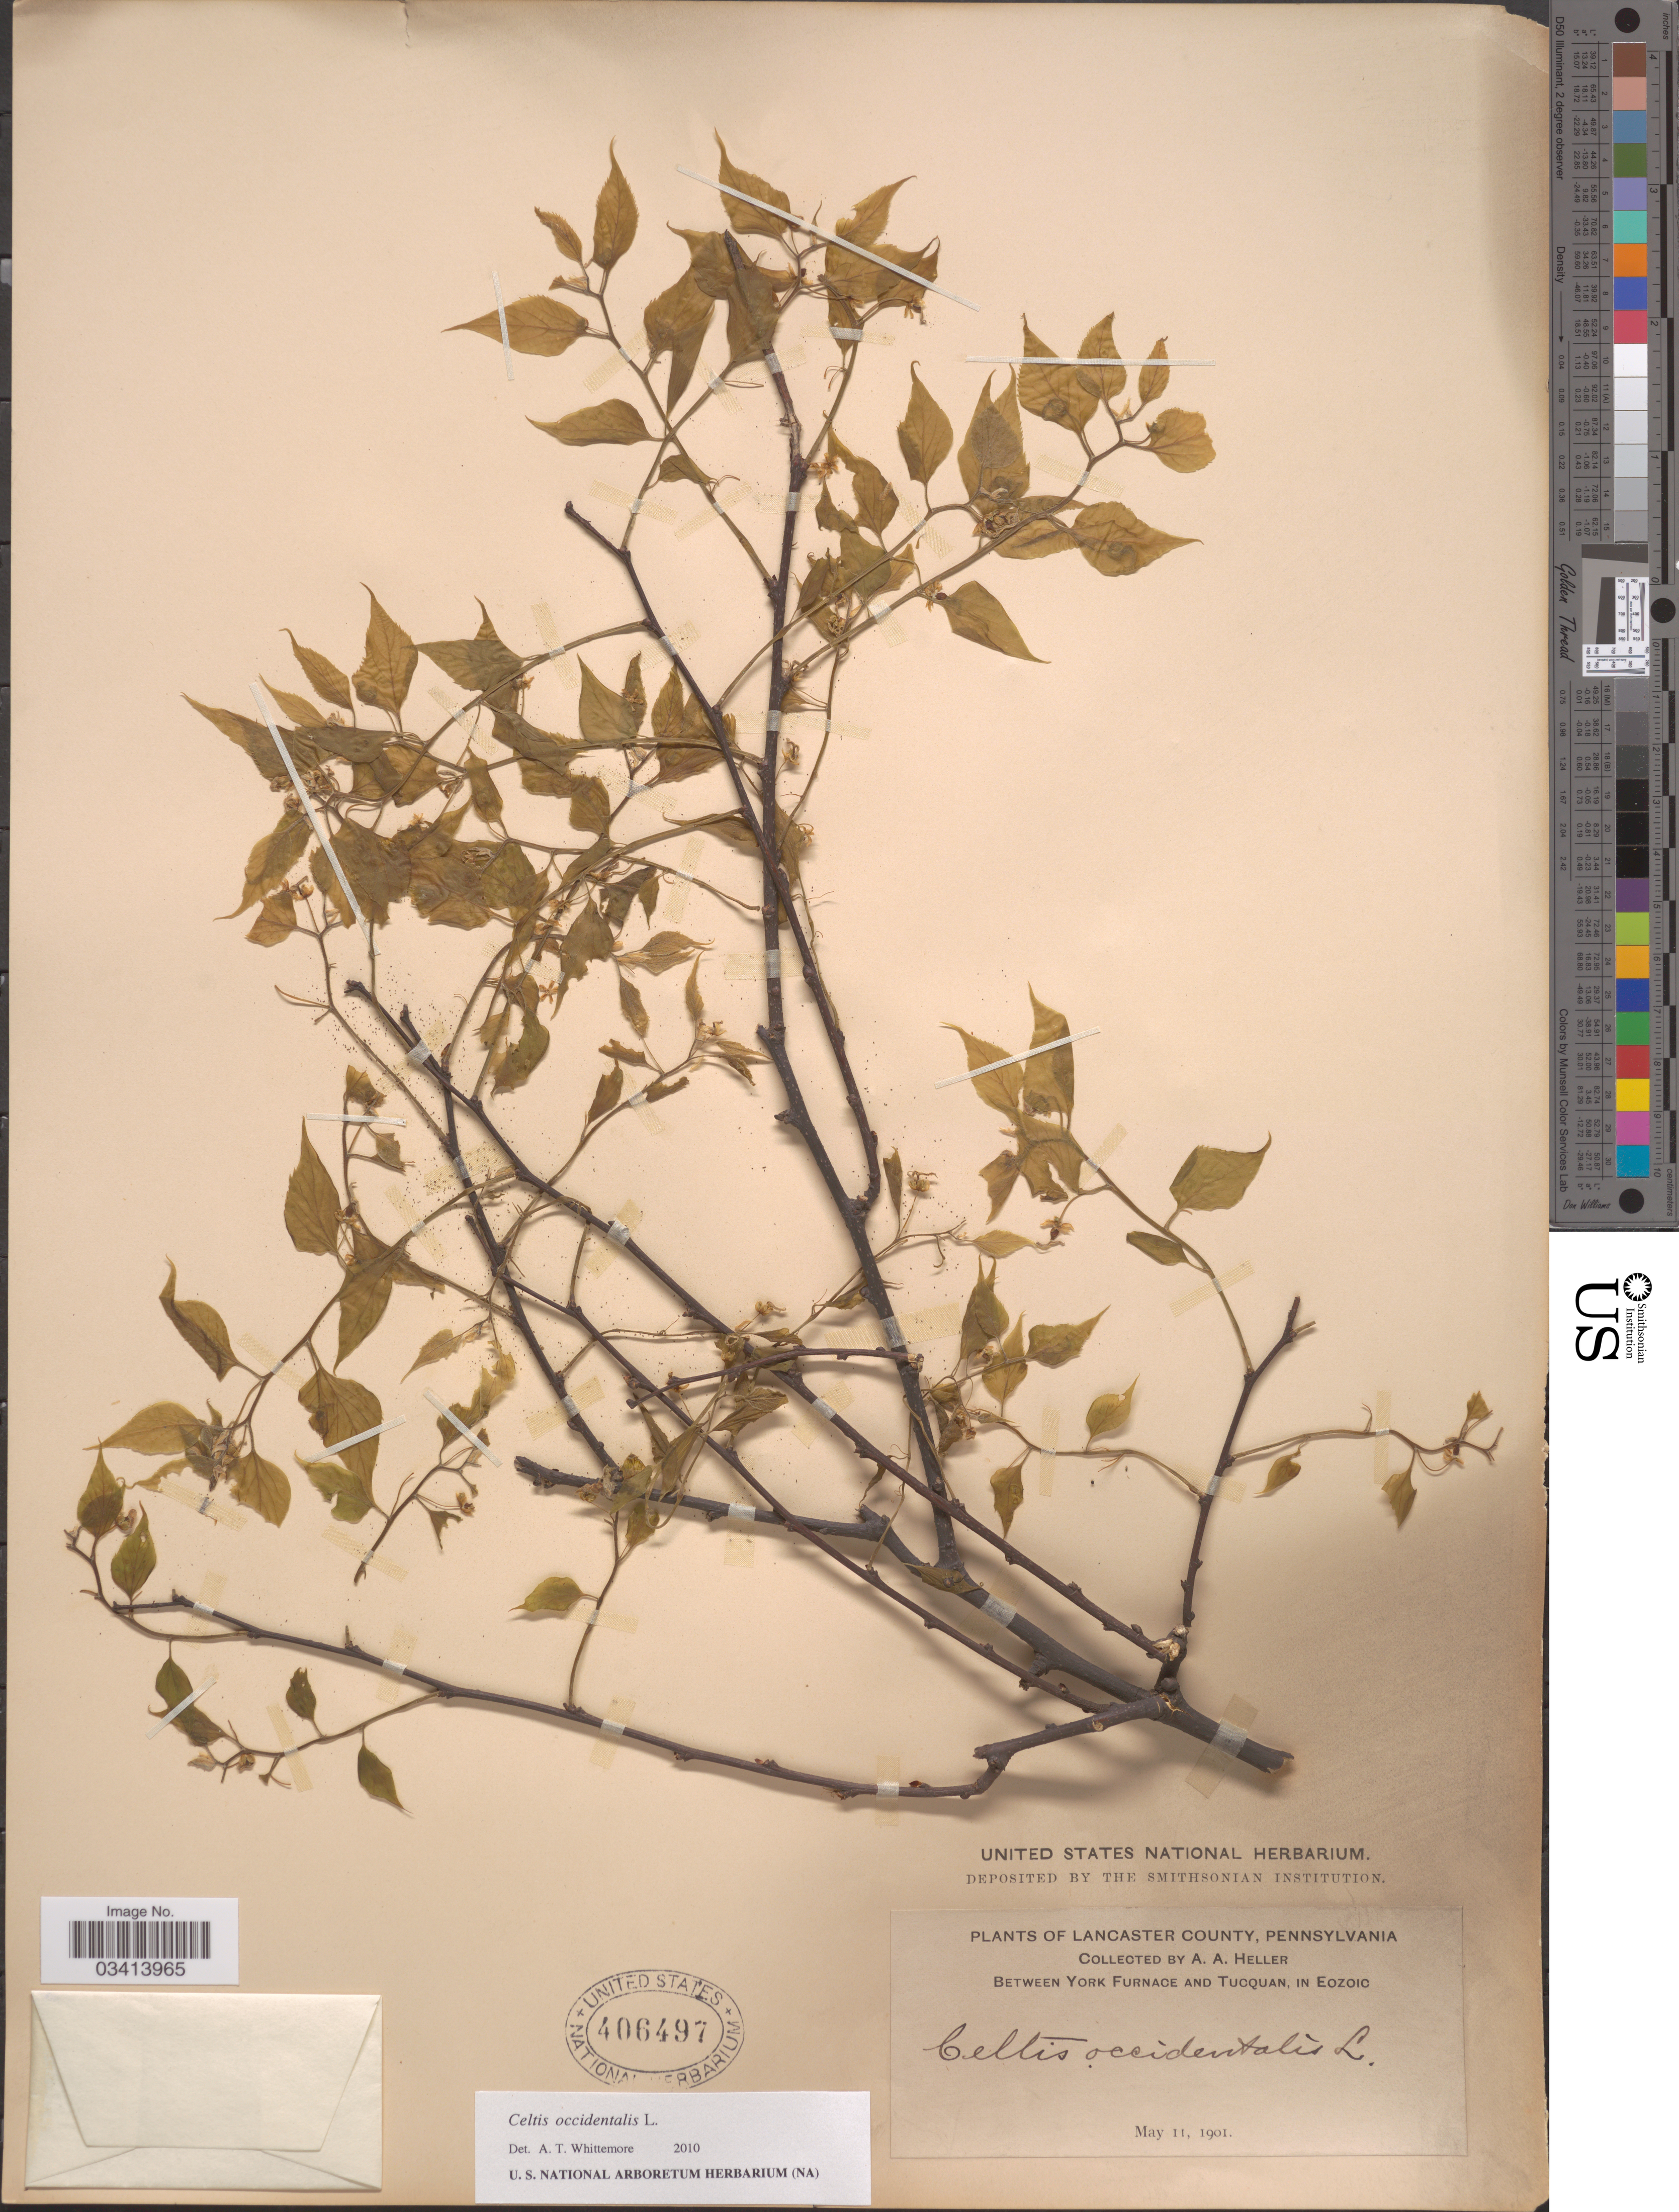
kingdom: Plantae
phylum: Tracheophyta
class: Magnoliopsida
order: Rosales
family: Cannabaceae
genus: Celtis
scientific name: Celtis occidentalis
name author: L.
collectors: A. A. Heller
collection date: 1901-05-11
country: United States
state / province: Pennsylvania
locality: Lancaster County. Between York Furnace and Tucquan, in Eozoic.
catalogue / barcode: US 406497